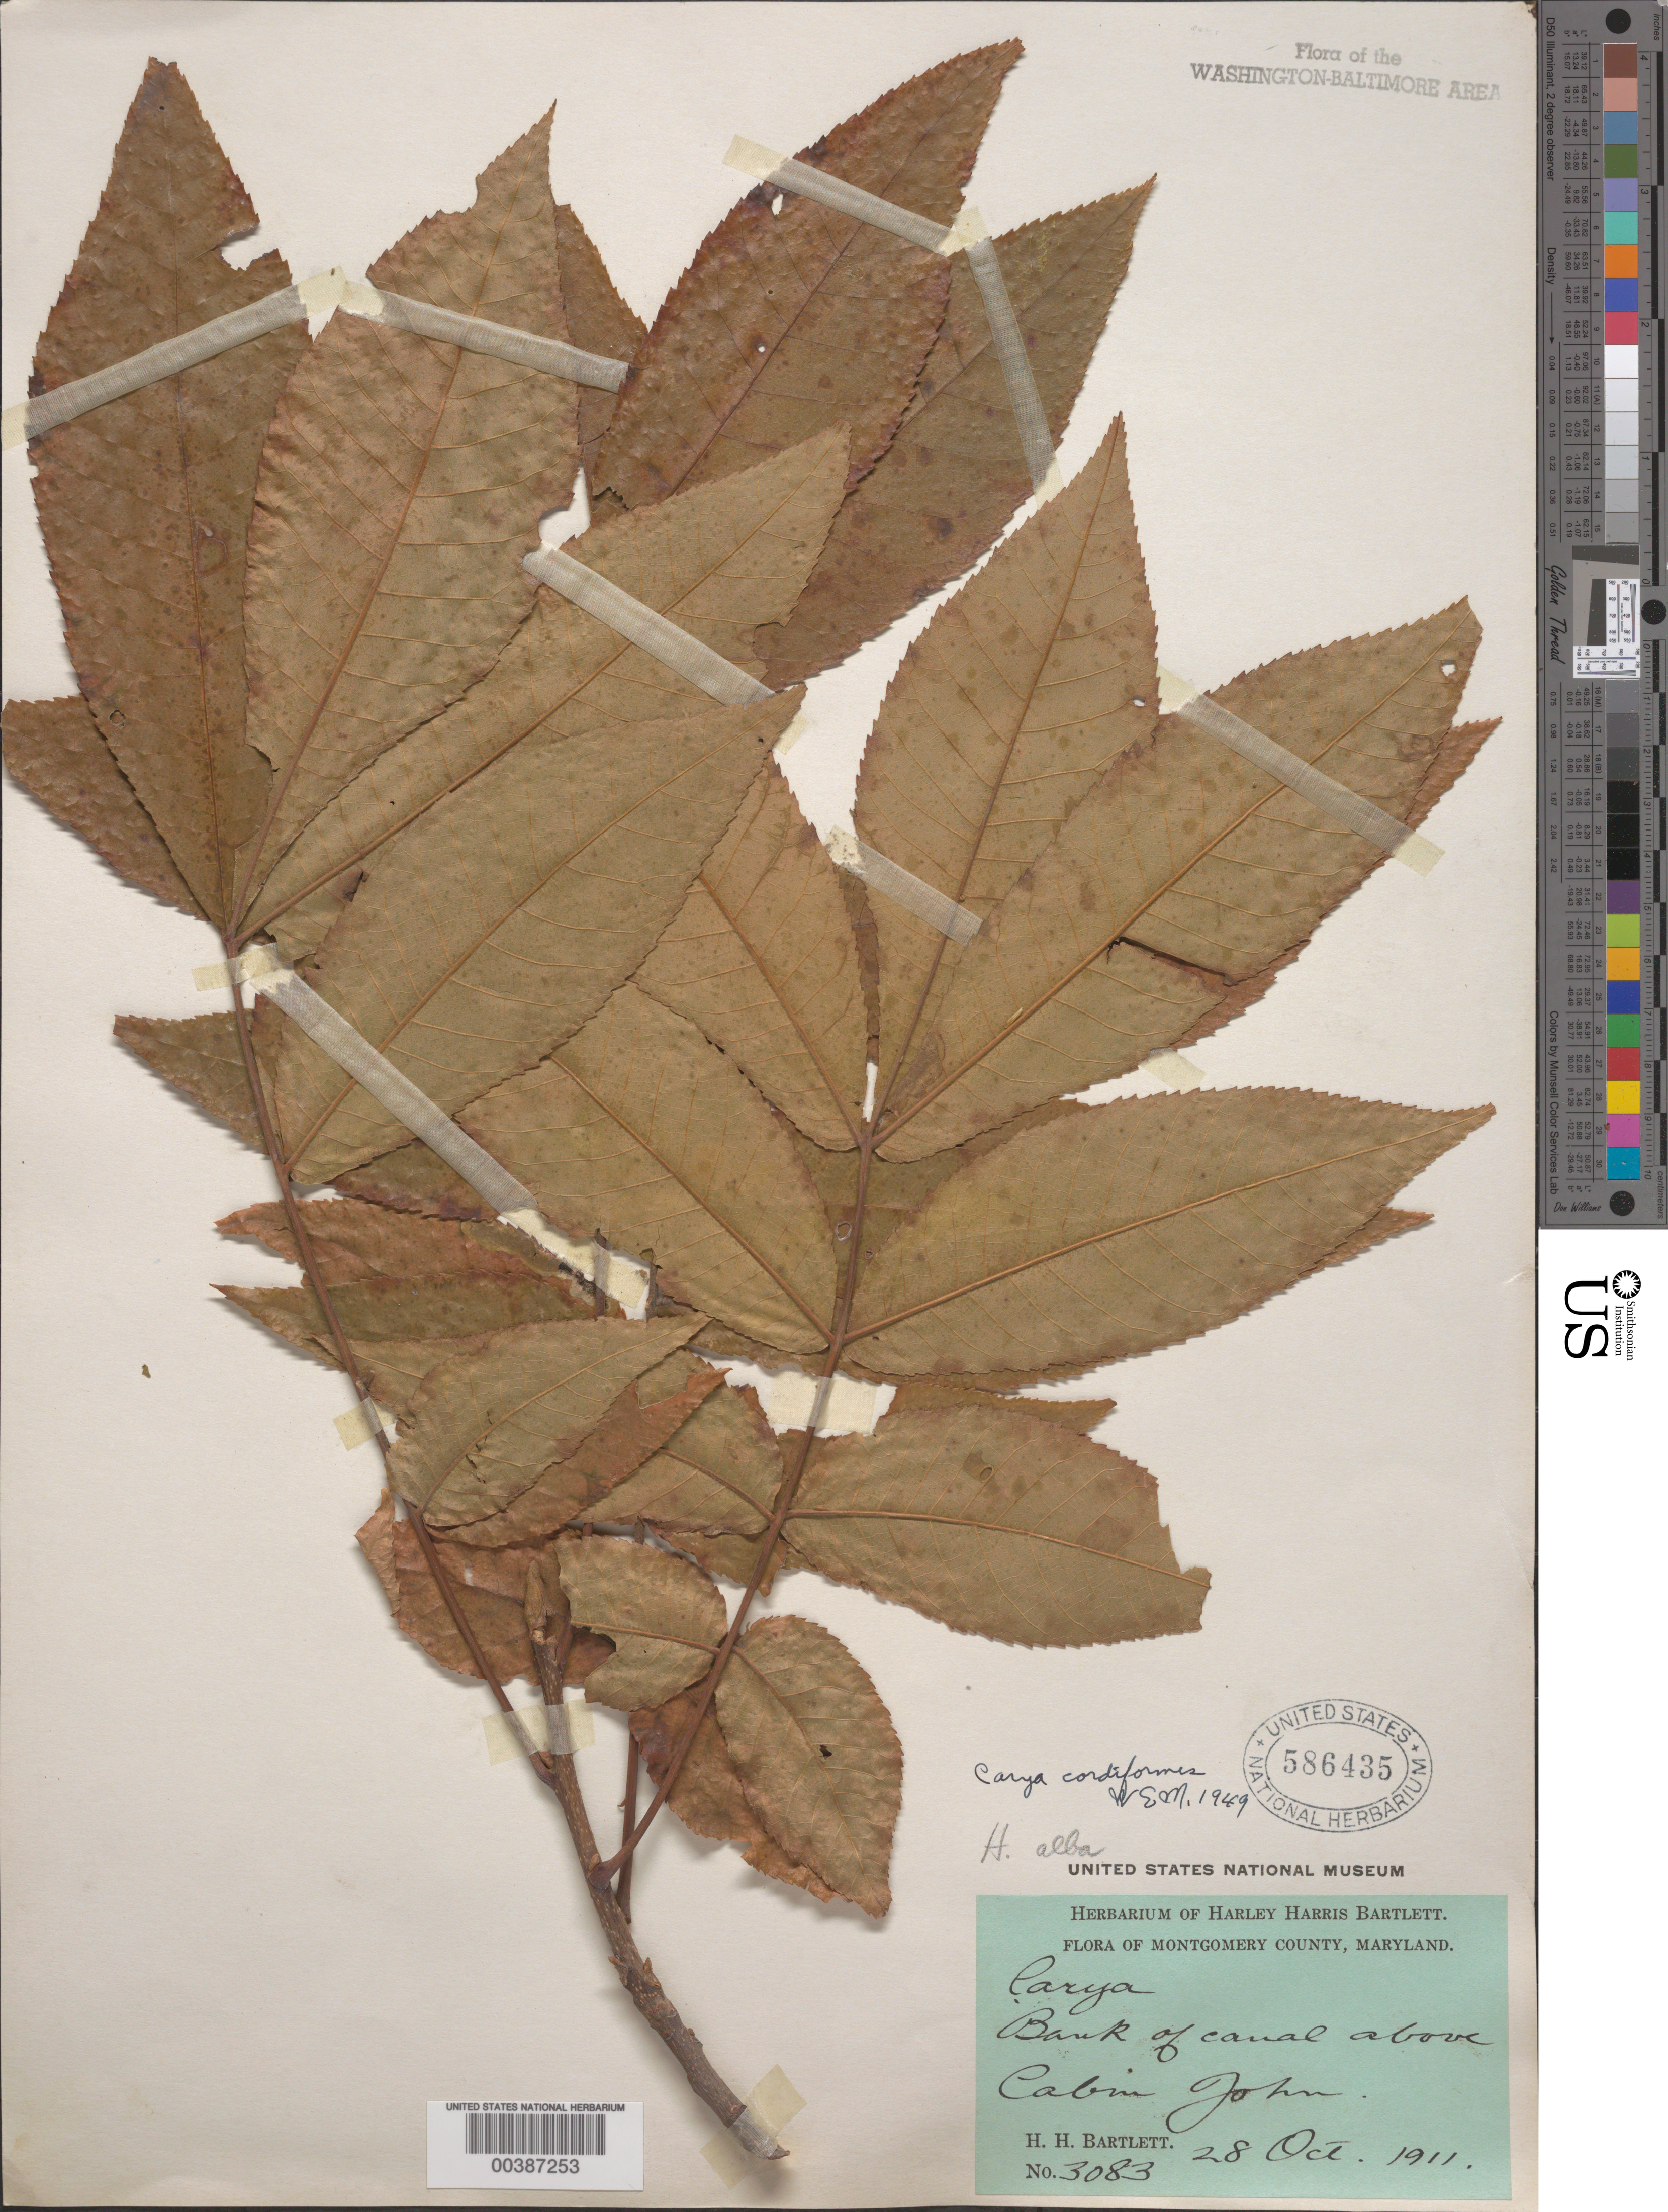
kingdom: Plantae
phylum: Tracheophyta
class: Magnoliopsida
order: Fagales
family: Juglandaceae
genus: Carya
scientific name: Carya cordiformis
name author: (Wangenh.) K. Koch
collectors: H. H. Bartlett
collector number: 3083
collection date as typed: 28 Oct 1911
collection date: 1911-10-28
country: United States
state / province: Maryland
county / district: Montgomery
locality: C. & O. Canal above Cabin John C. and O. Canal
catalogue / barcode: US 586435